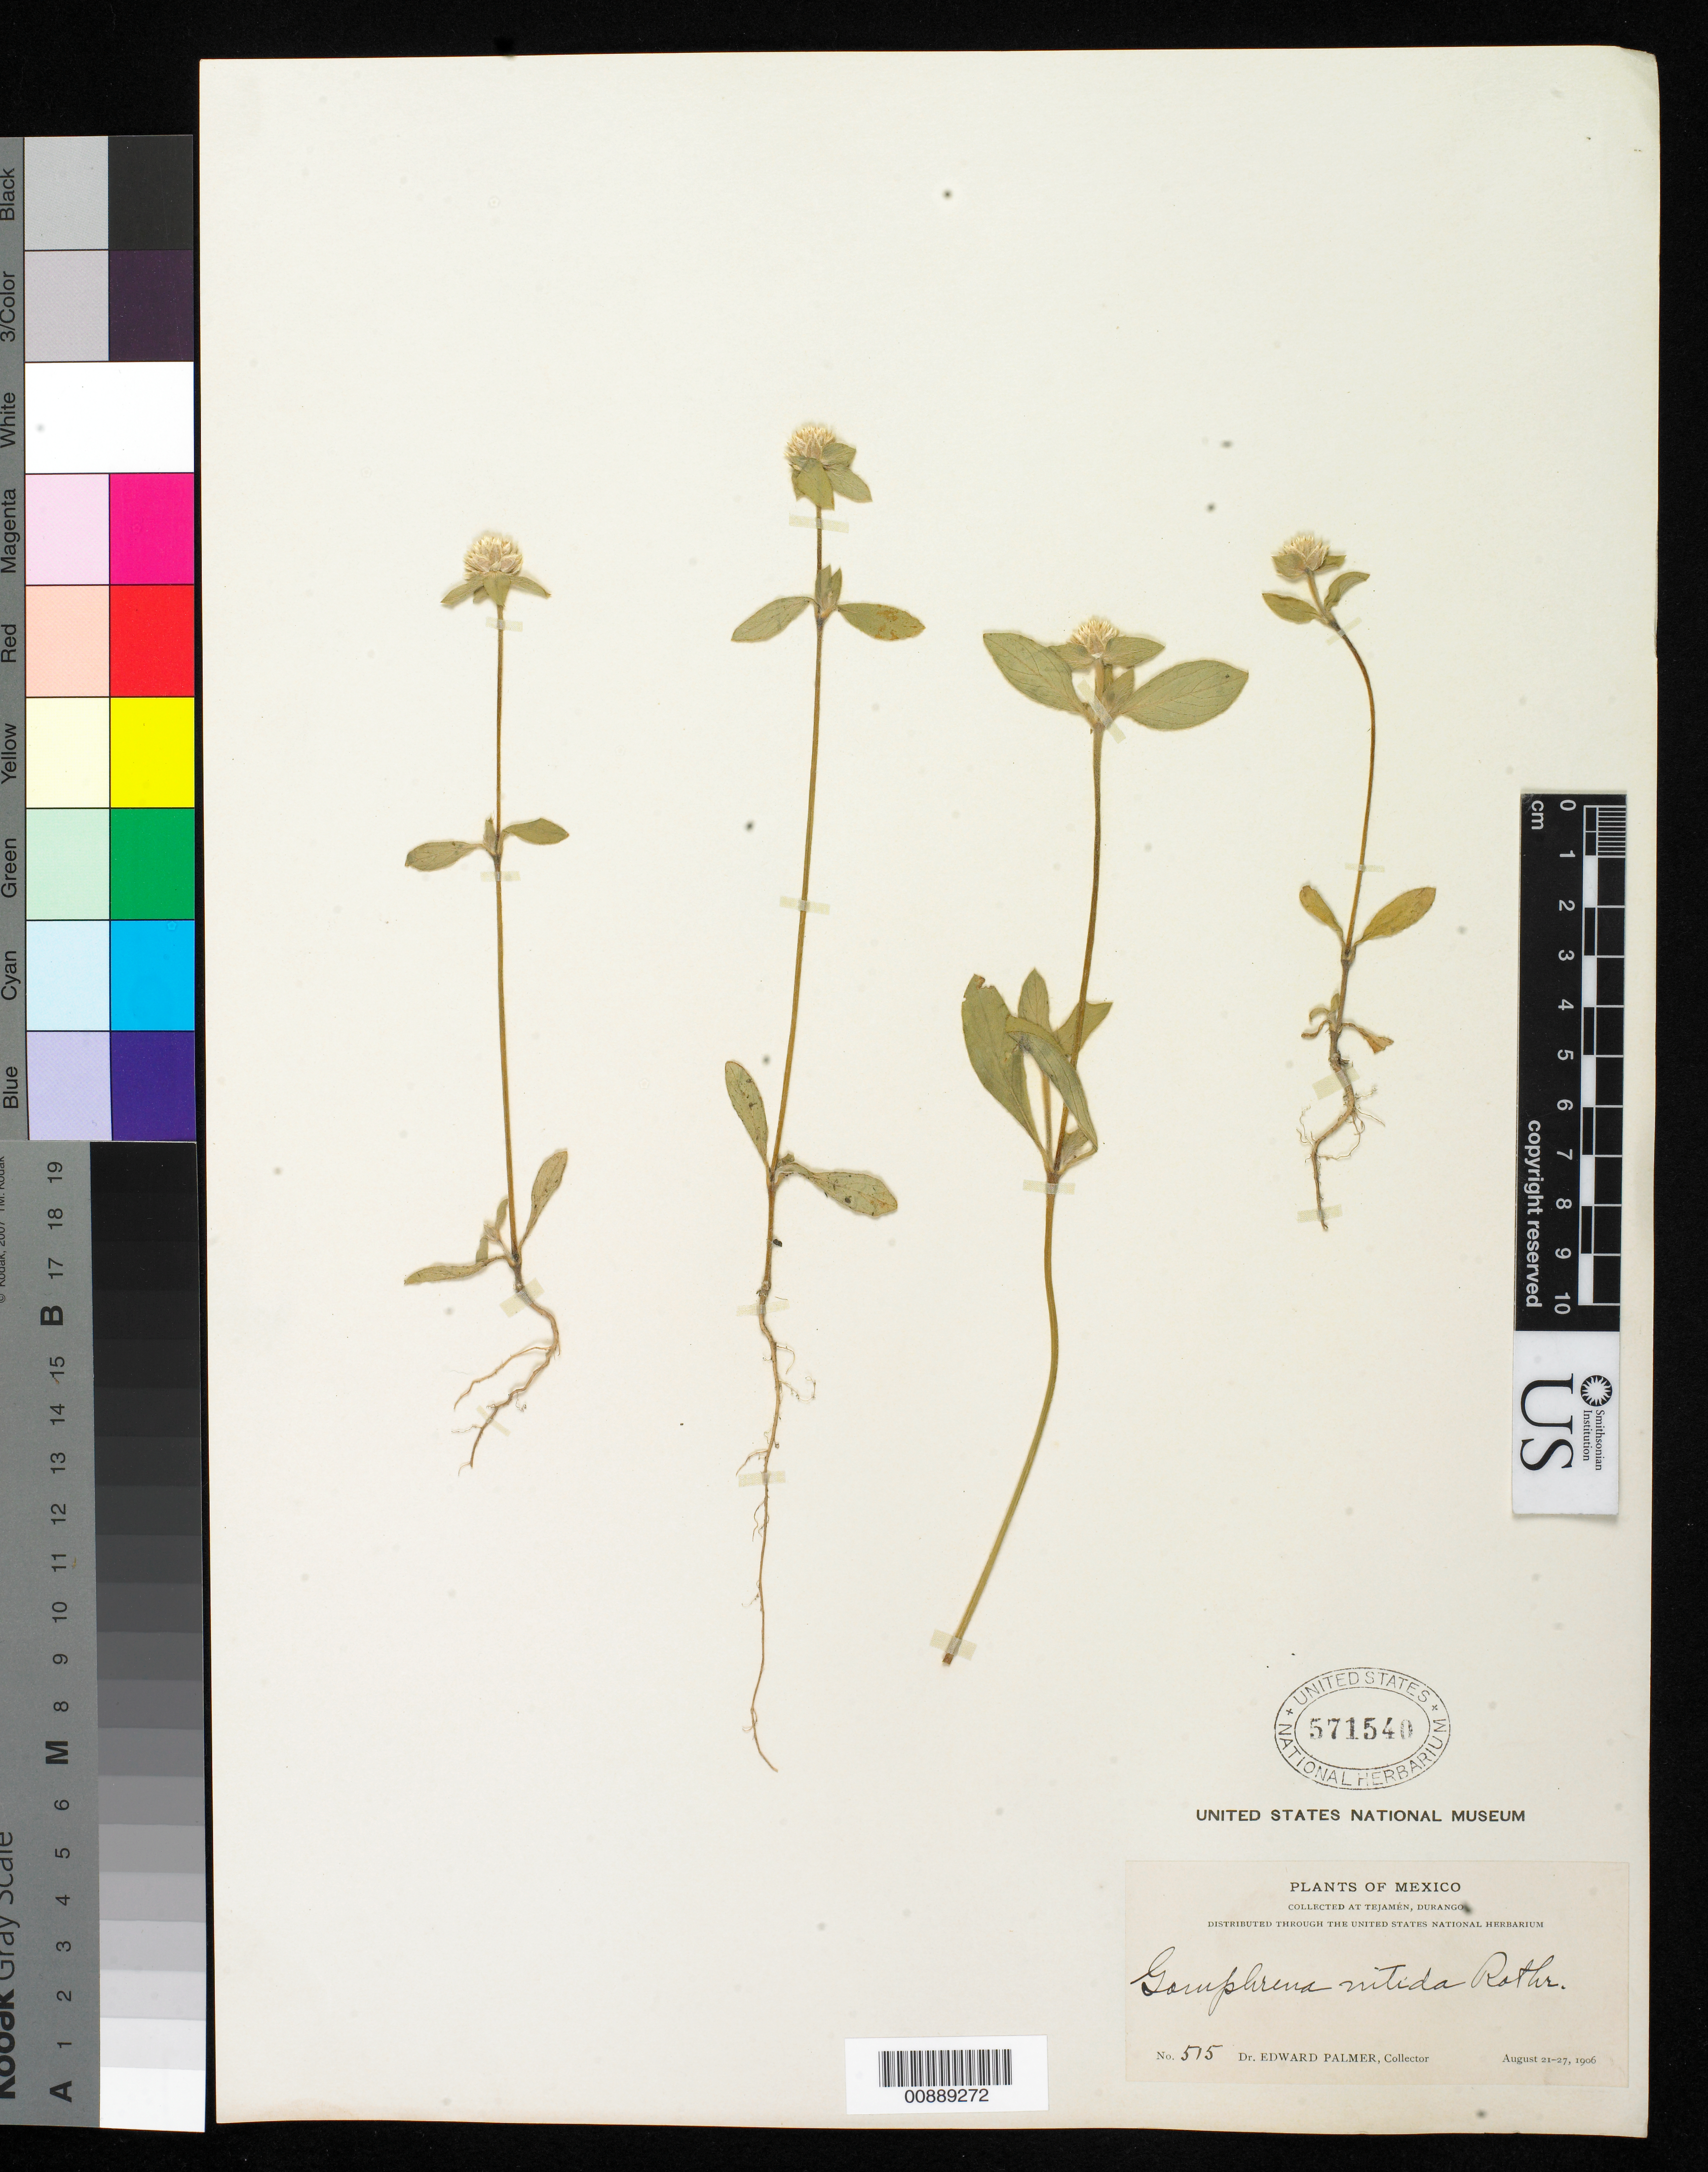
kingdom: Plantae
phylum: Tracheophyta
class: Magnoliopsida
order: Caryophyllales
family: Amaranthaceae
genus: Gomphrena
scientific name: Gomphrena nitida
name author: Rothr.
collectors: E. Palmer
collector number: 515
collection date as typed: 21 Aug 1906 to 27 Aug 1906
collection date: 1906-08-21/1906-08-27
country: Mexico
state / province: Durango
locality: Tejamén, Durango.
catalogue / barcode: US 571540